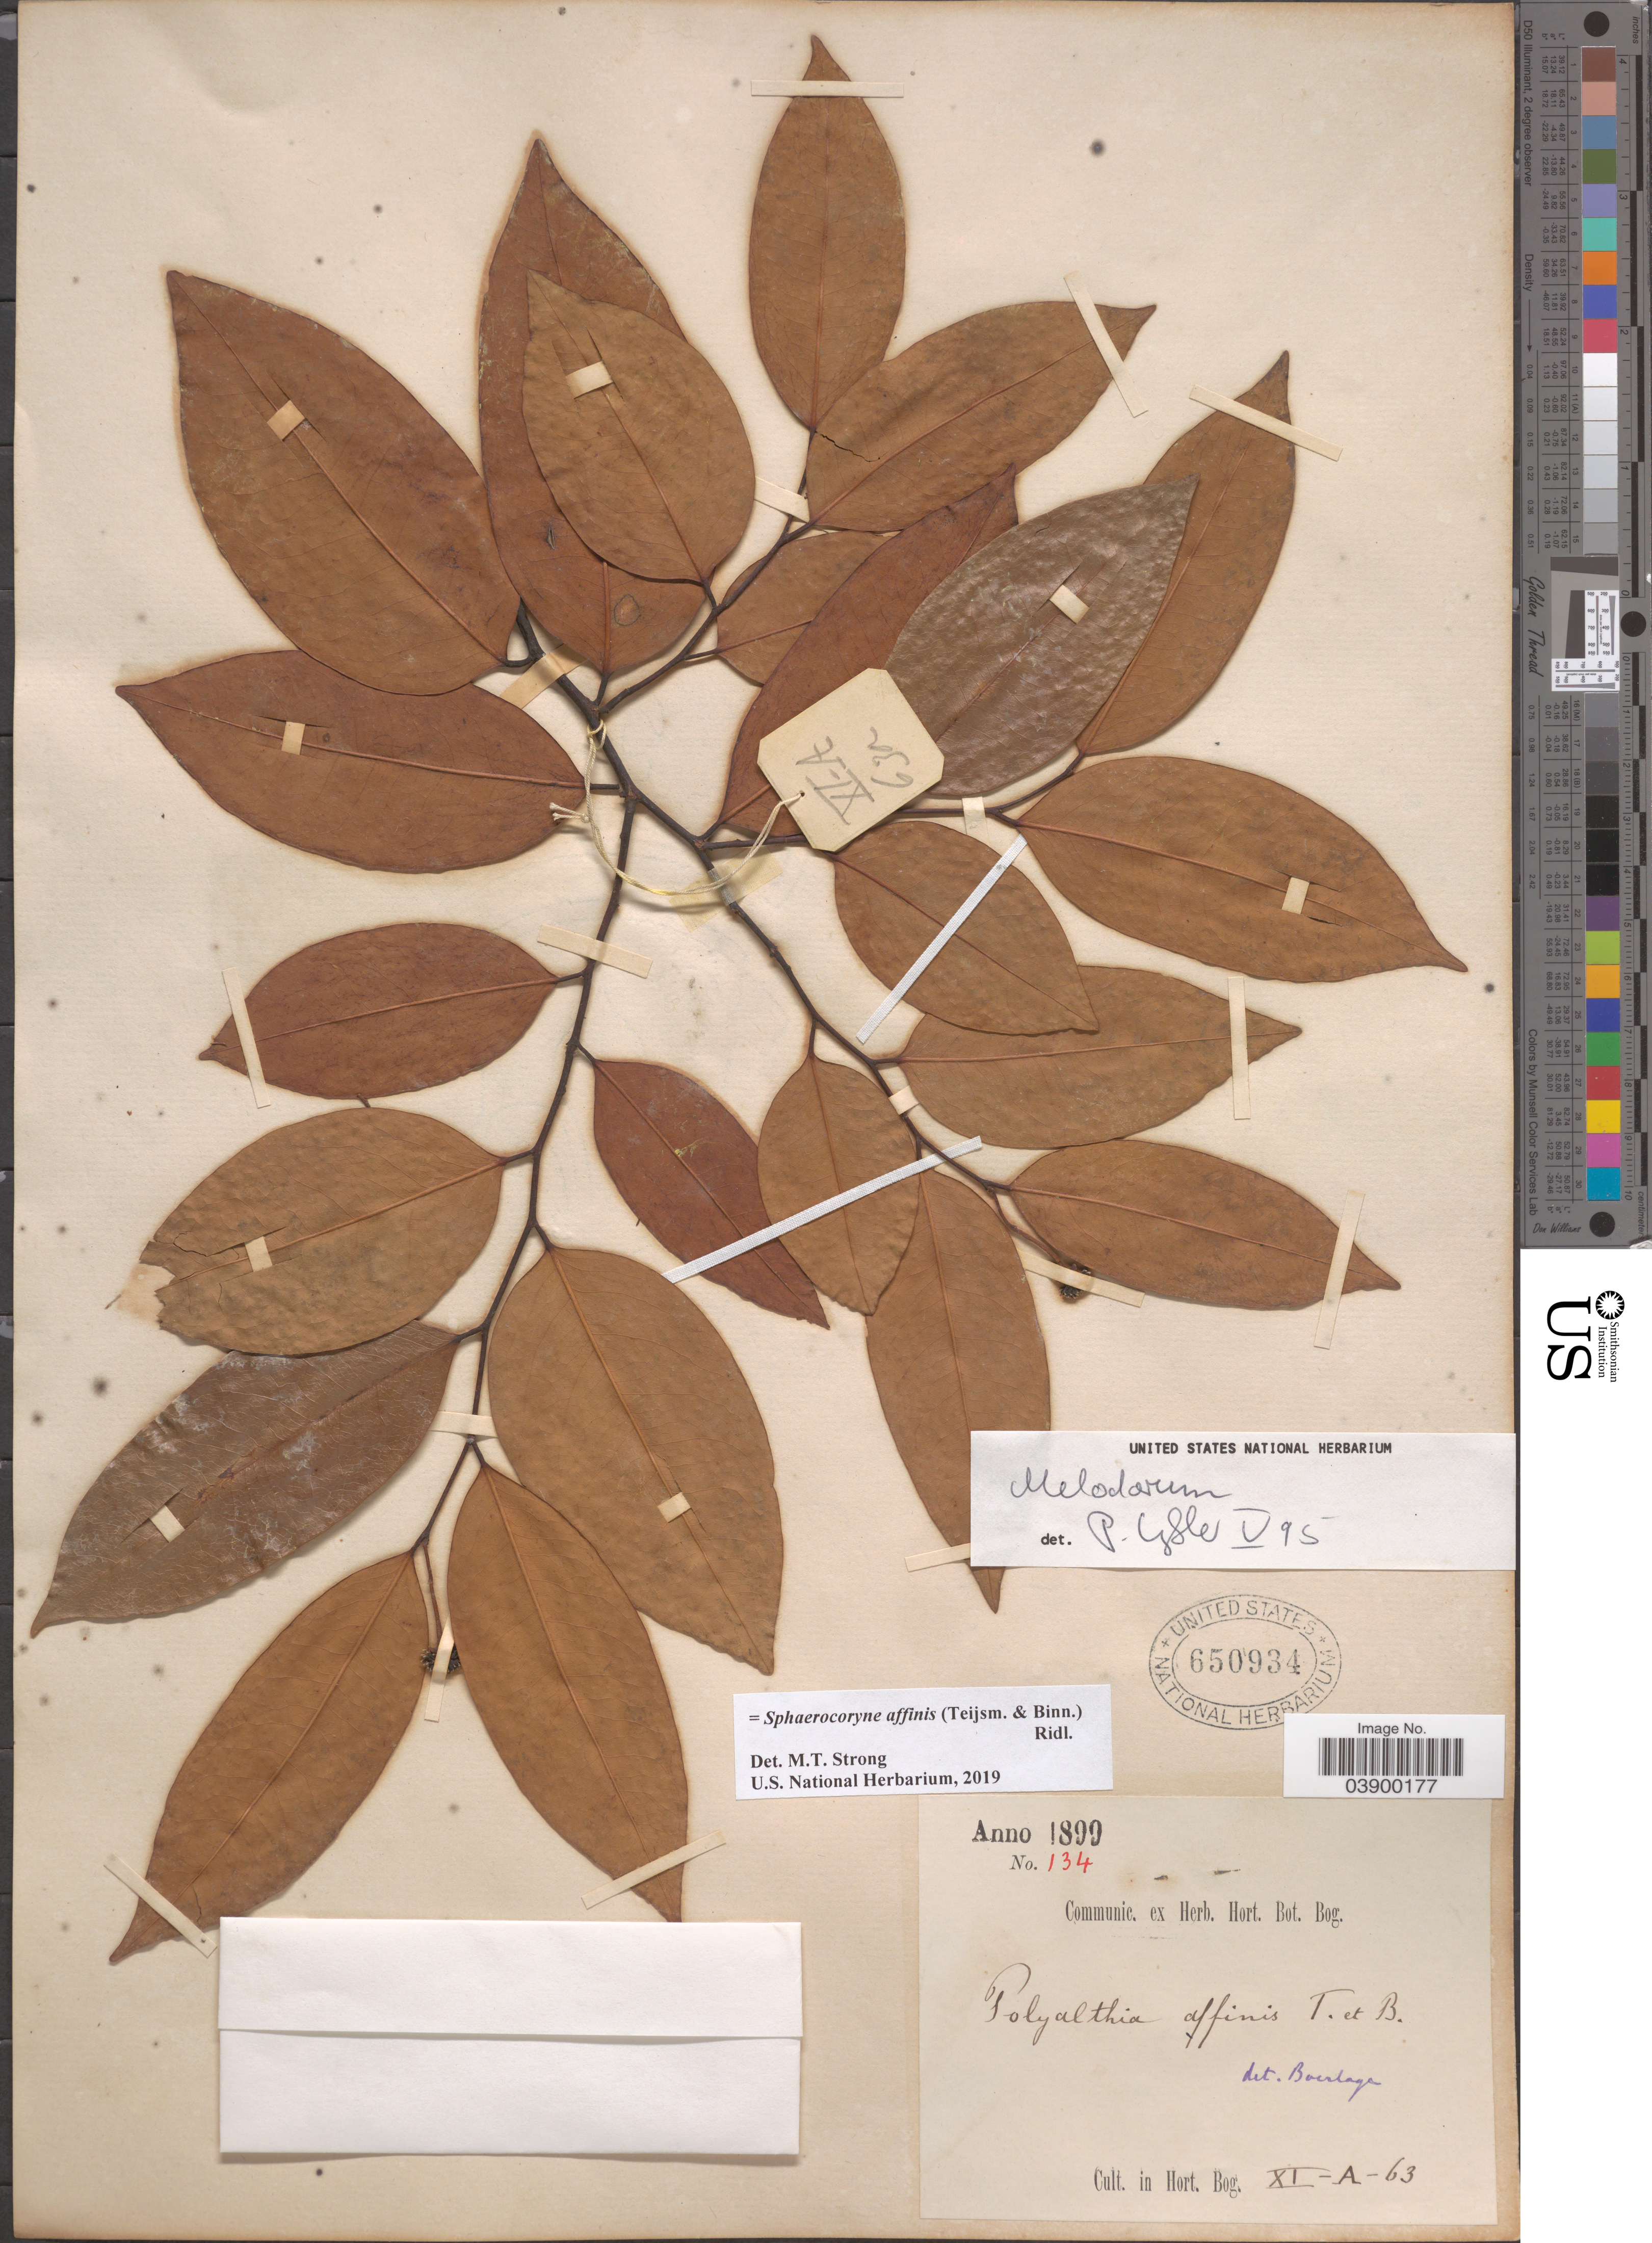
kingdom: Plantae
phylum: Tracheophyta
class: Magnoliopsida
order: Magnoliales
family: Annonaceae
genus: Sphaerocoryne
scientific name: Sphaerocoryne affinis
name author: Ridl.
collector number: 134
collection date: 1899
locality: Cult. in Hort. Bog. XI-A-63.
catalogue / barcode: US 650934